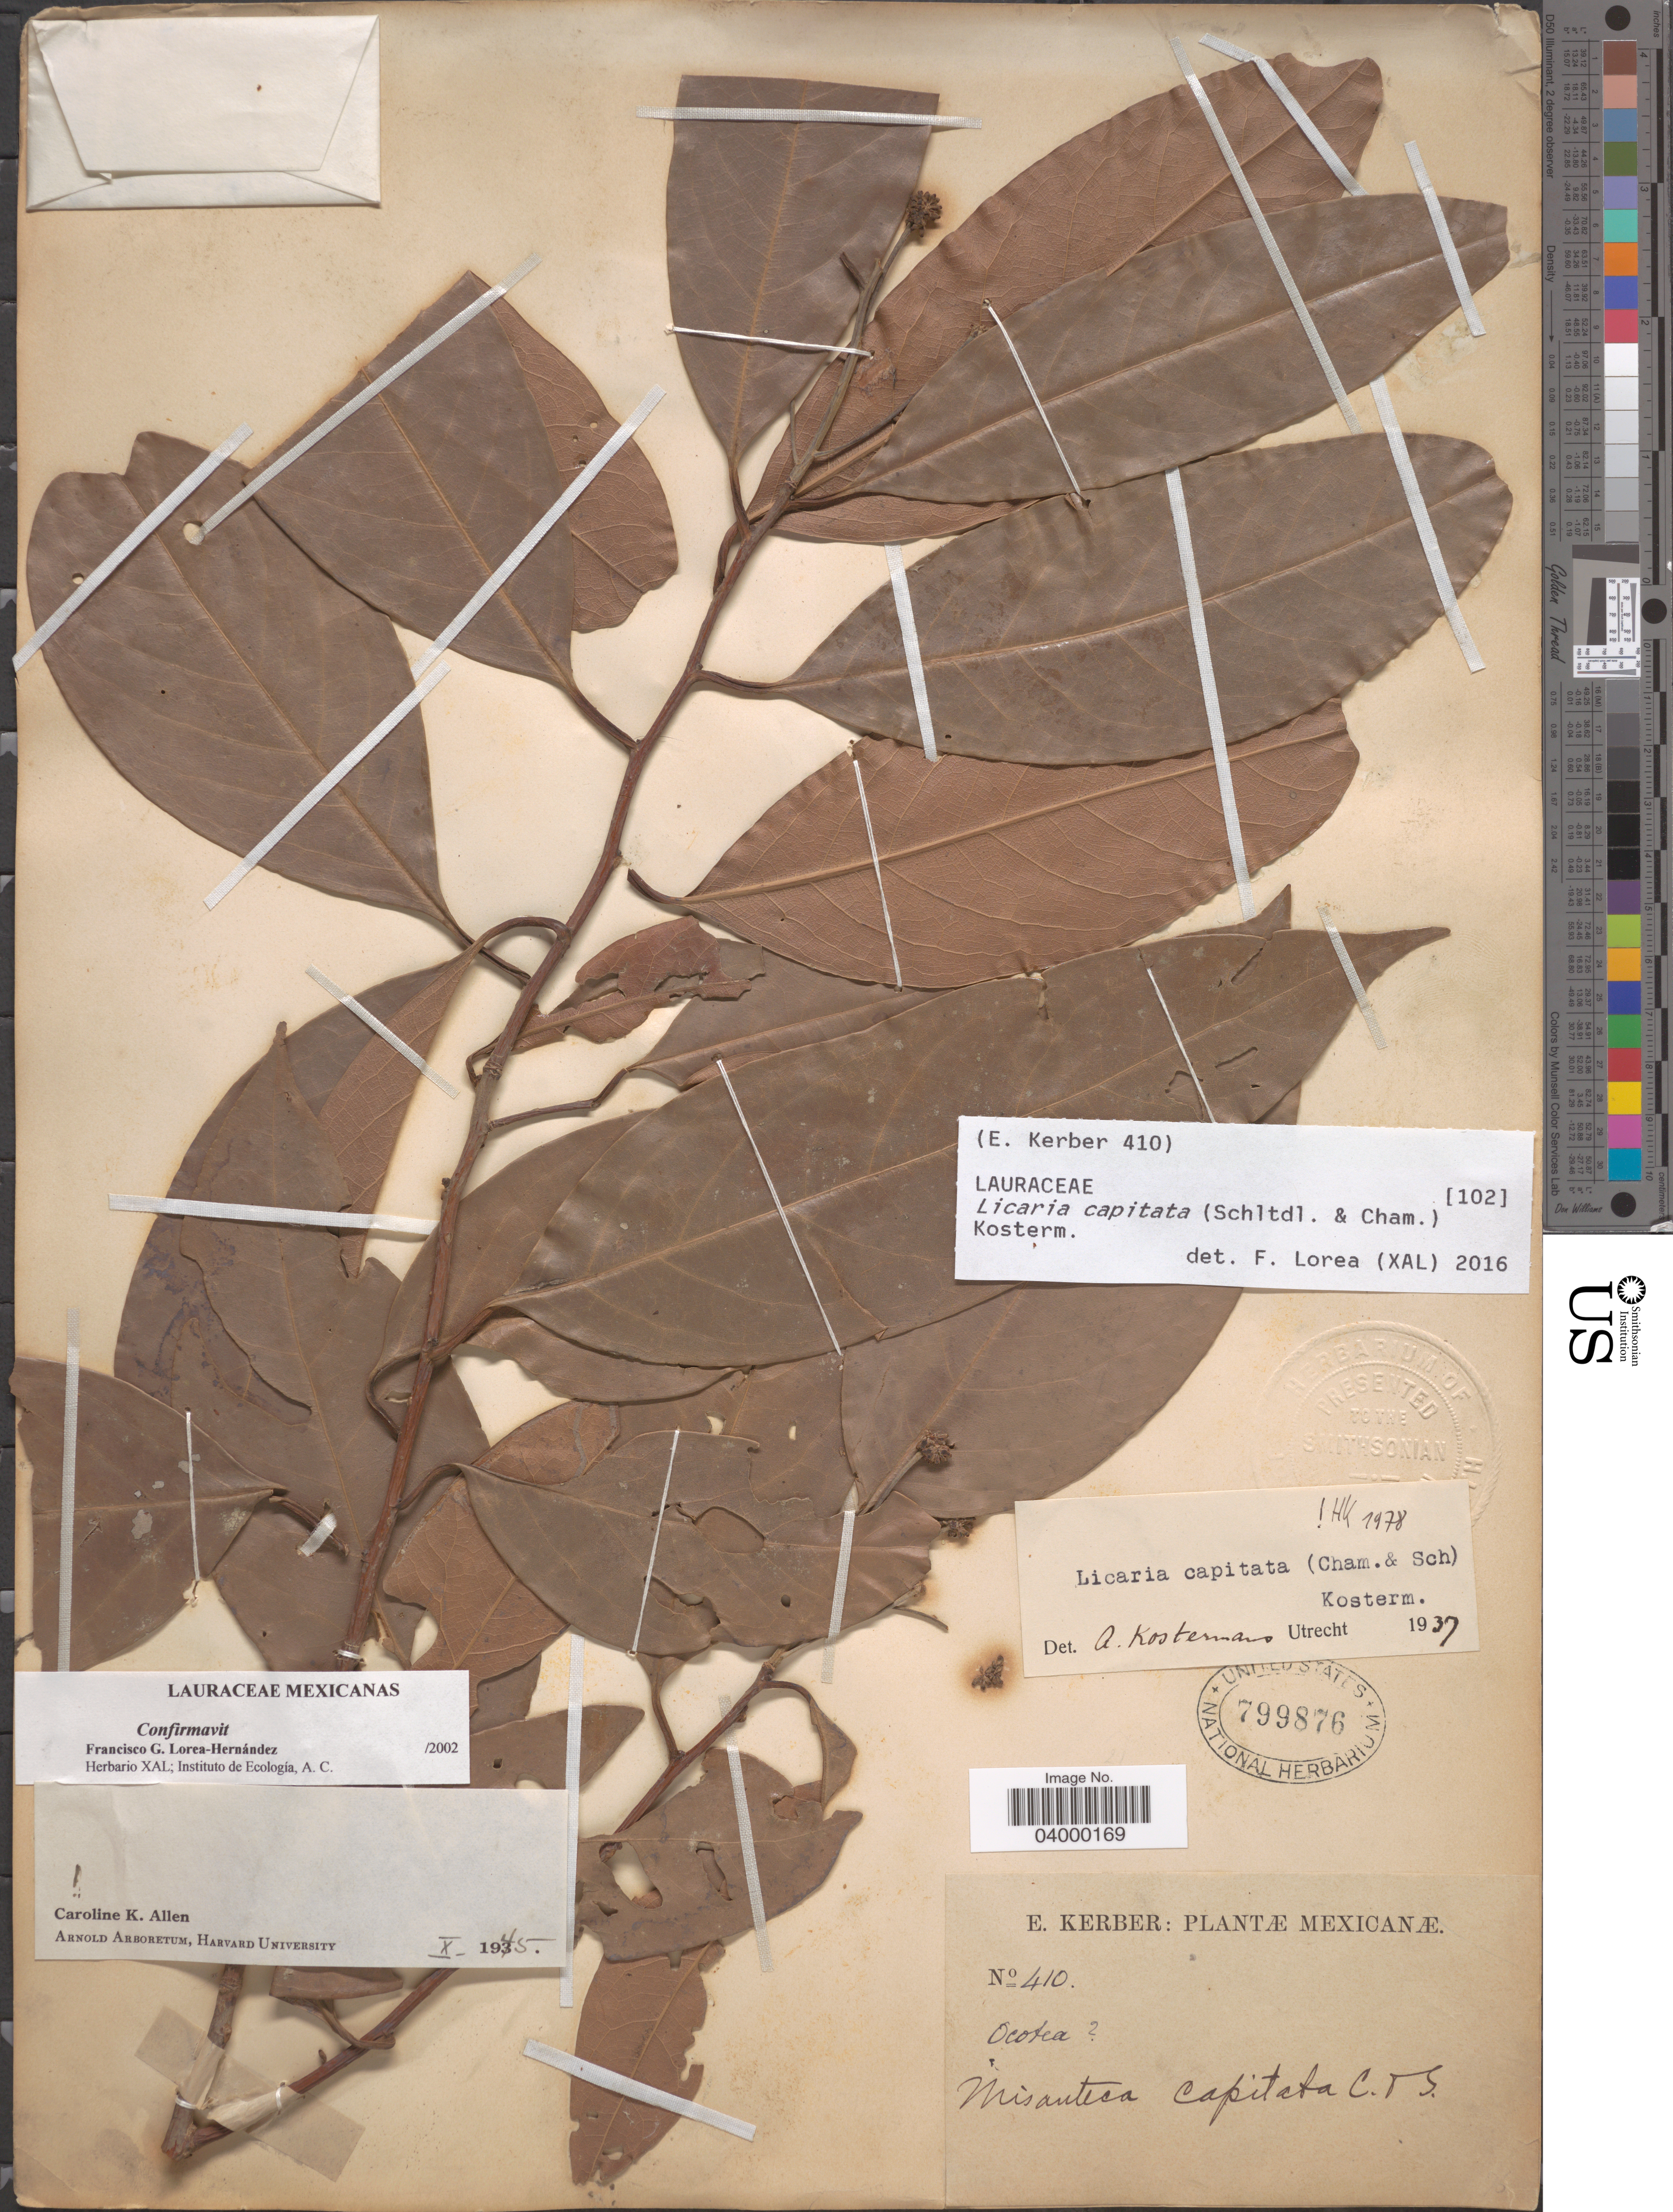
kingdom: Plantae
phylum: Tracheophyta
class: Magnoliopsida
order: Laurales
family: Lauraceae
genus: Licaria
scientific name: Licaria capitata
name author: (Schltdl. & Cham.) Kosterm.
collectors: E. Kerber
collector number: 410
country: Mexico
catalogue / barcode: US 799876